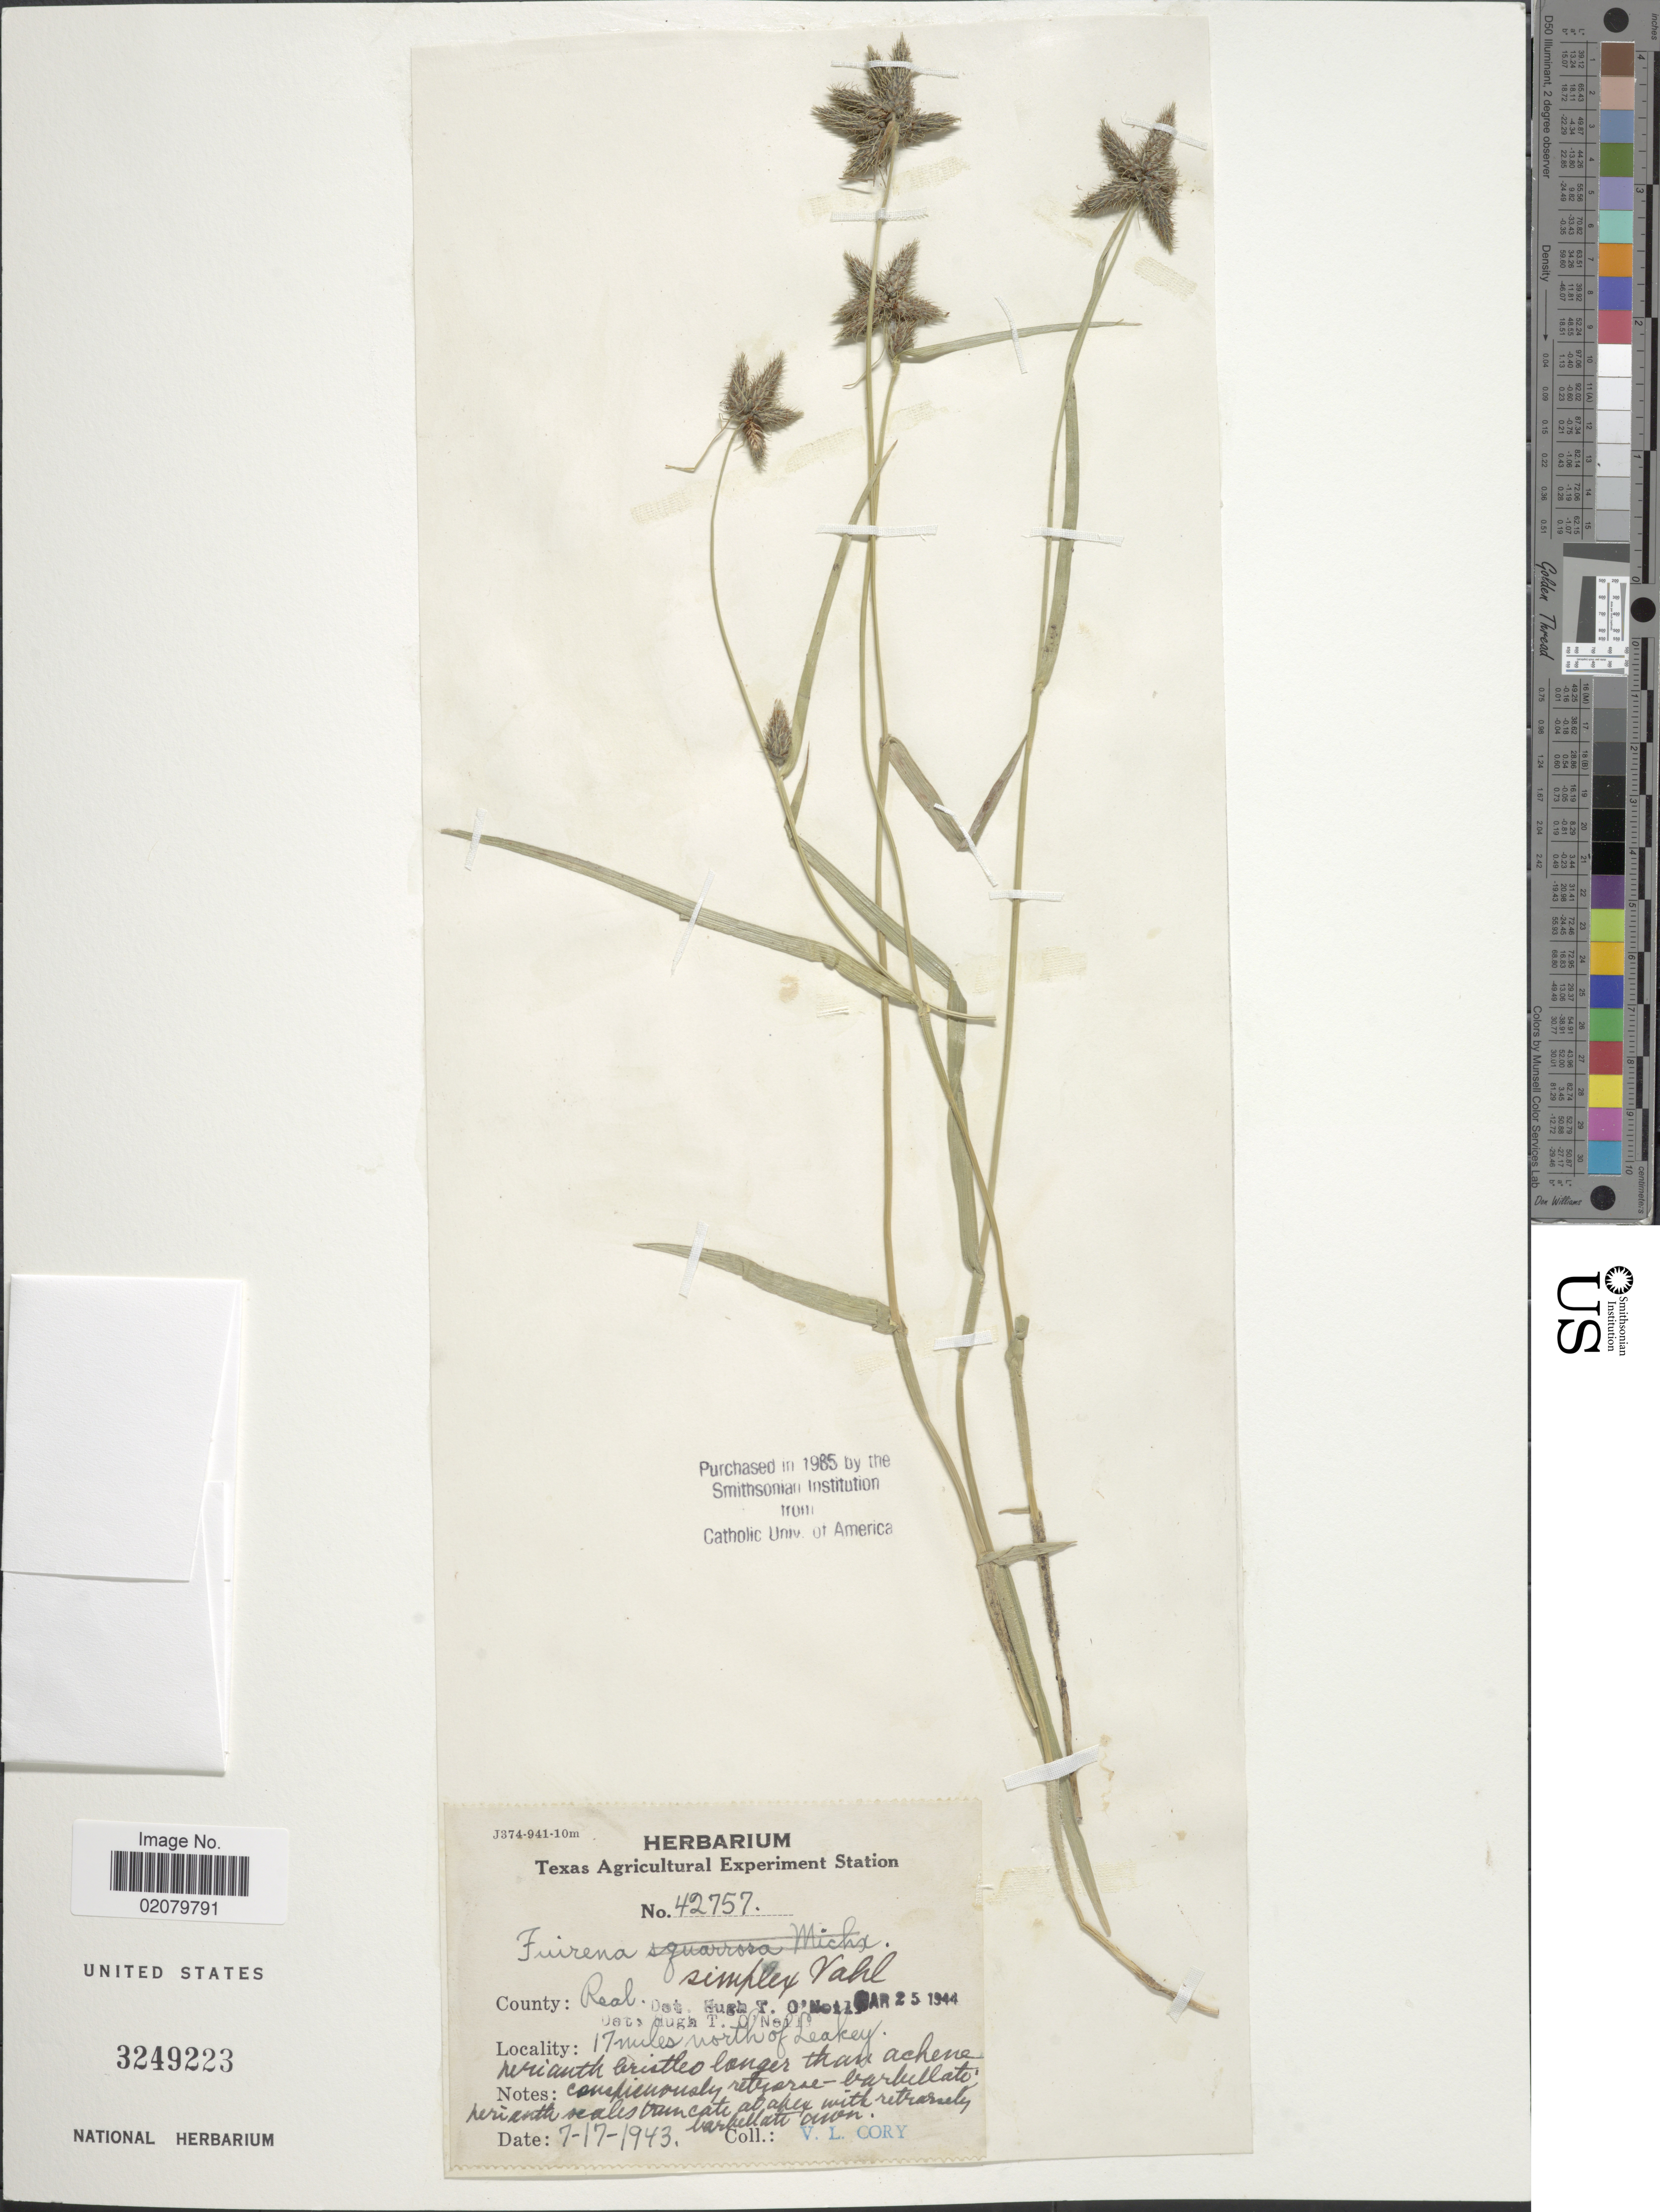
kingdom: Plantae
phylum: Tracheophyta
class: Liliopsida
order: Poales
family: Cyperaceae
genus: Fuirena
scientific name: Fuirena simplex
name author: Vahl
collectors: V. Cory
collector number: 42757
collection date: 1943-07-17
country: United States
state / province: Texas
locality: County Real, 17 miles north of Leakey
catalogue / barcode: US 3249223